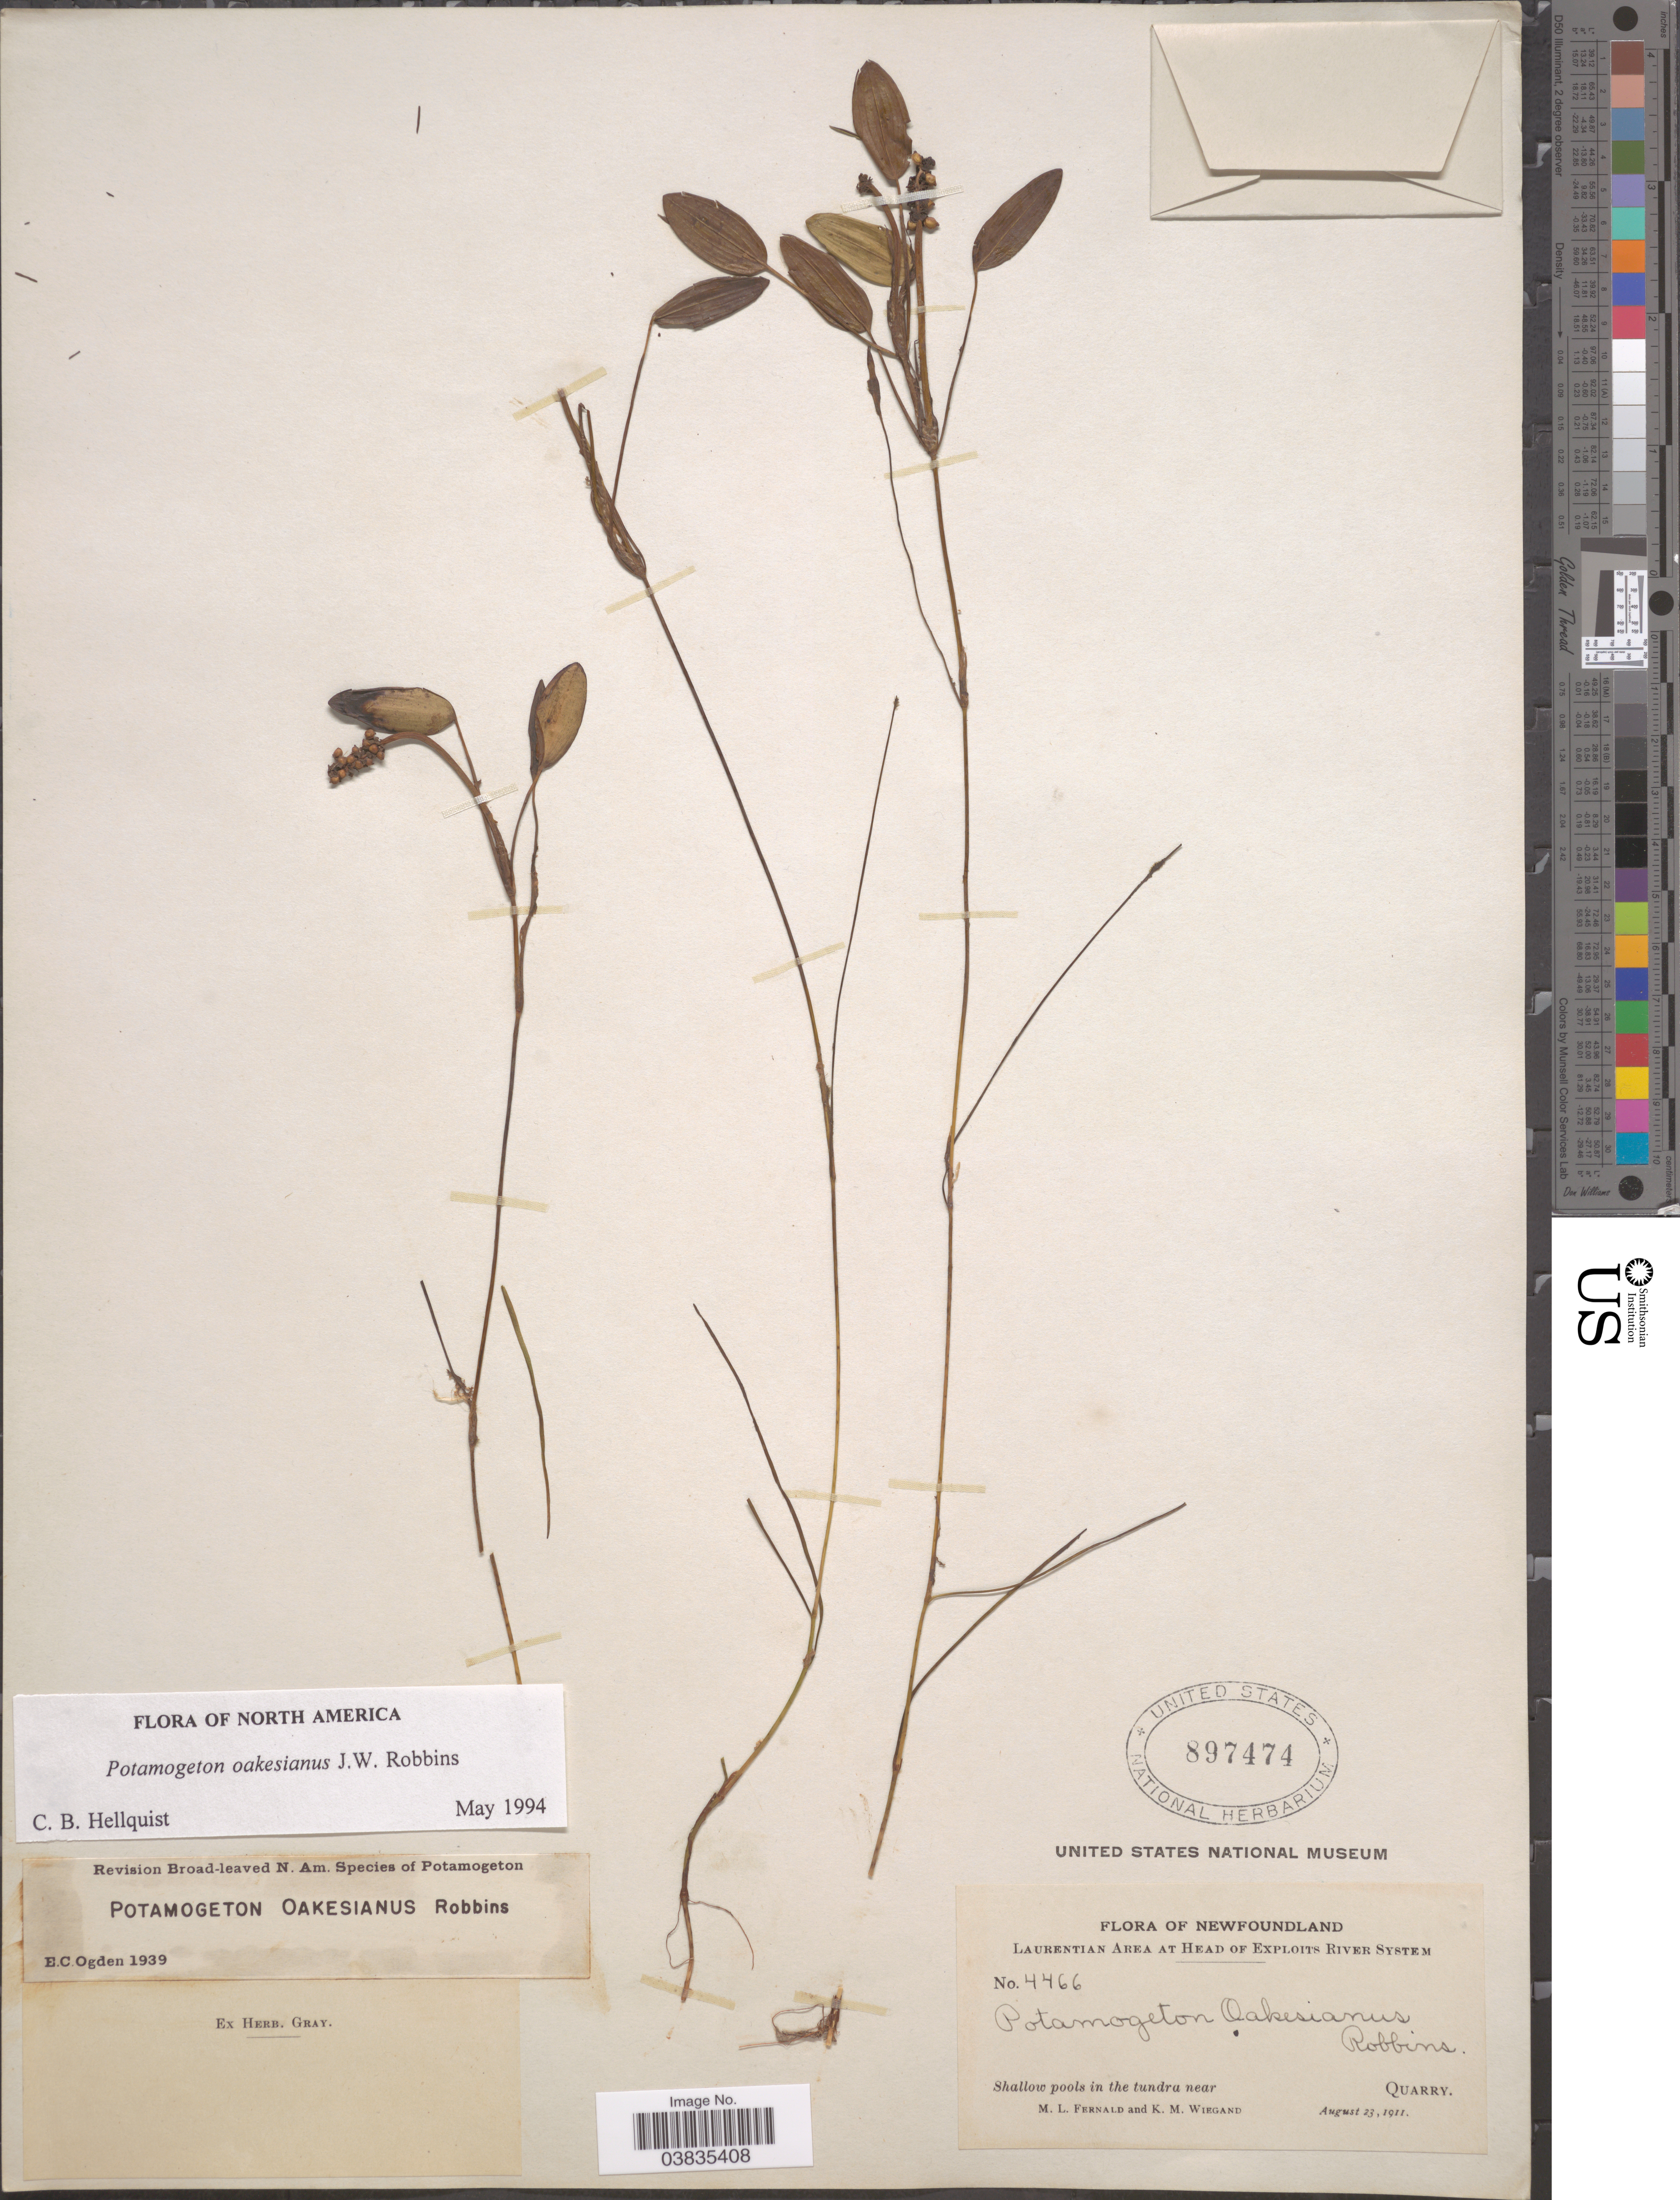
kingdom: Plantae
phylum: Tracheophyta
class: Liliopsida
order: Alismatales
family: Potamogetonaceae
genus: Potamogeton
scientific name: Potamogeton oakesianus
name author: J.W. Robbins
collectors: M. L. Fernald & K. M. Wiegand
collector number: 4466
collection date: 1911-08-23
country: Canada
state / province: Newfoundland and Labrador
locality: Laurentian Area at Head of Exploits River System. Shallow pools in the tundra near Quarry.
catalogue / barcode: US 897474